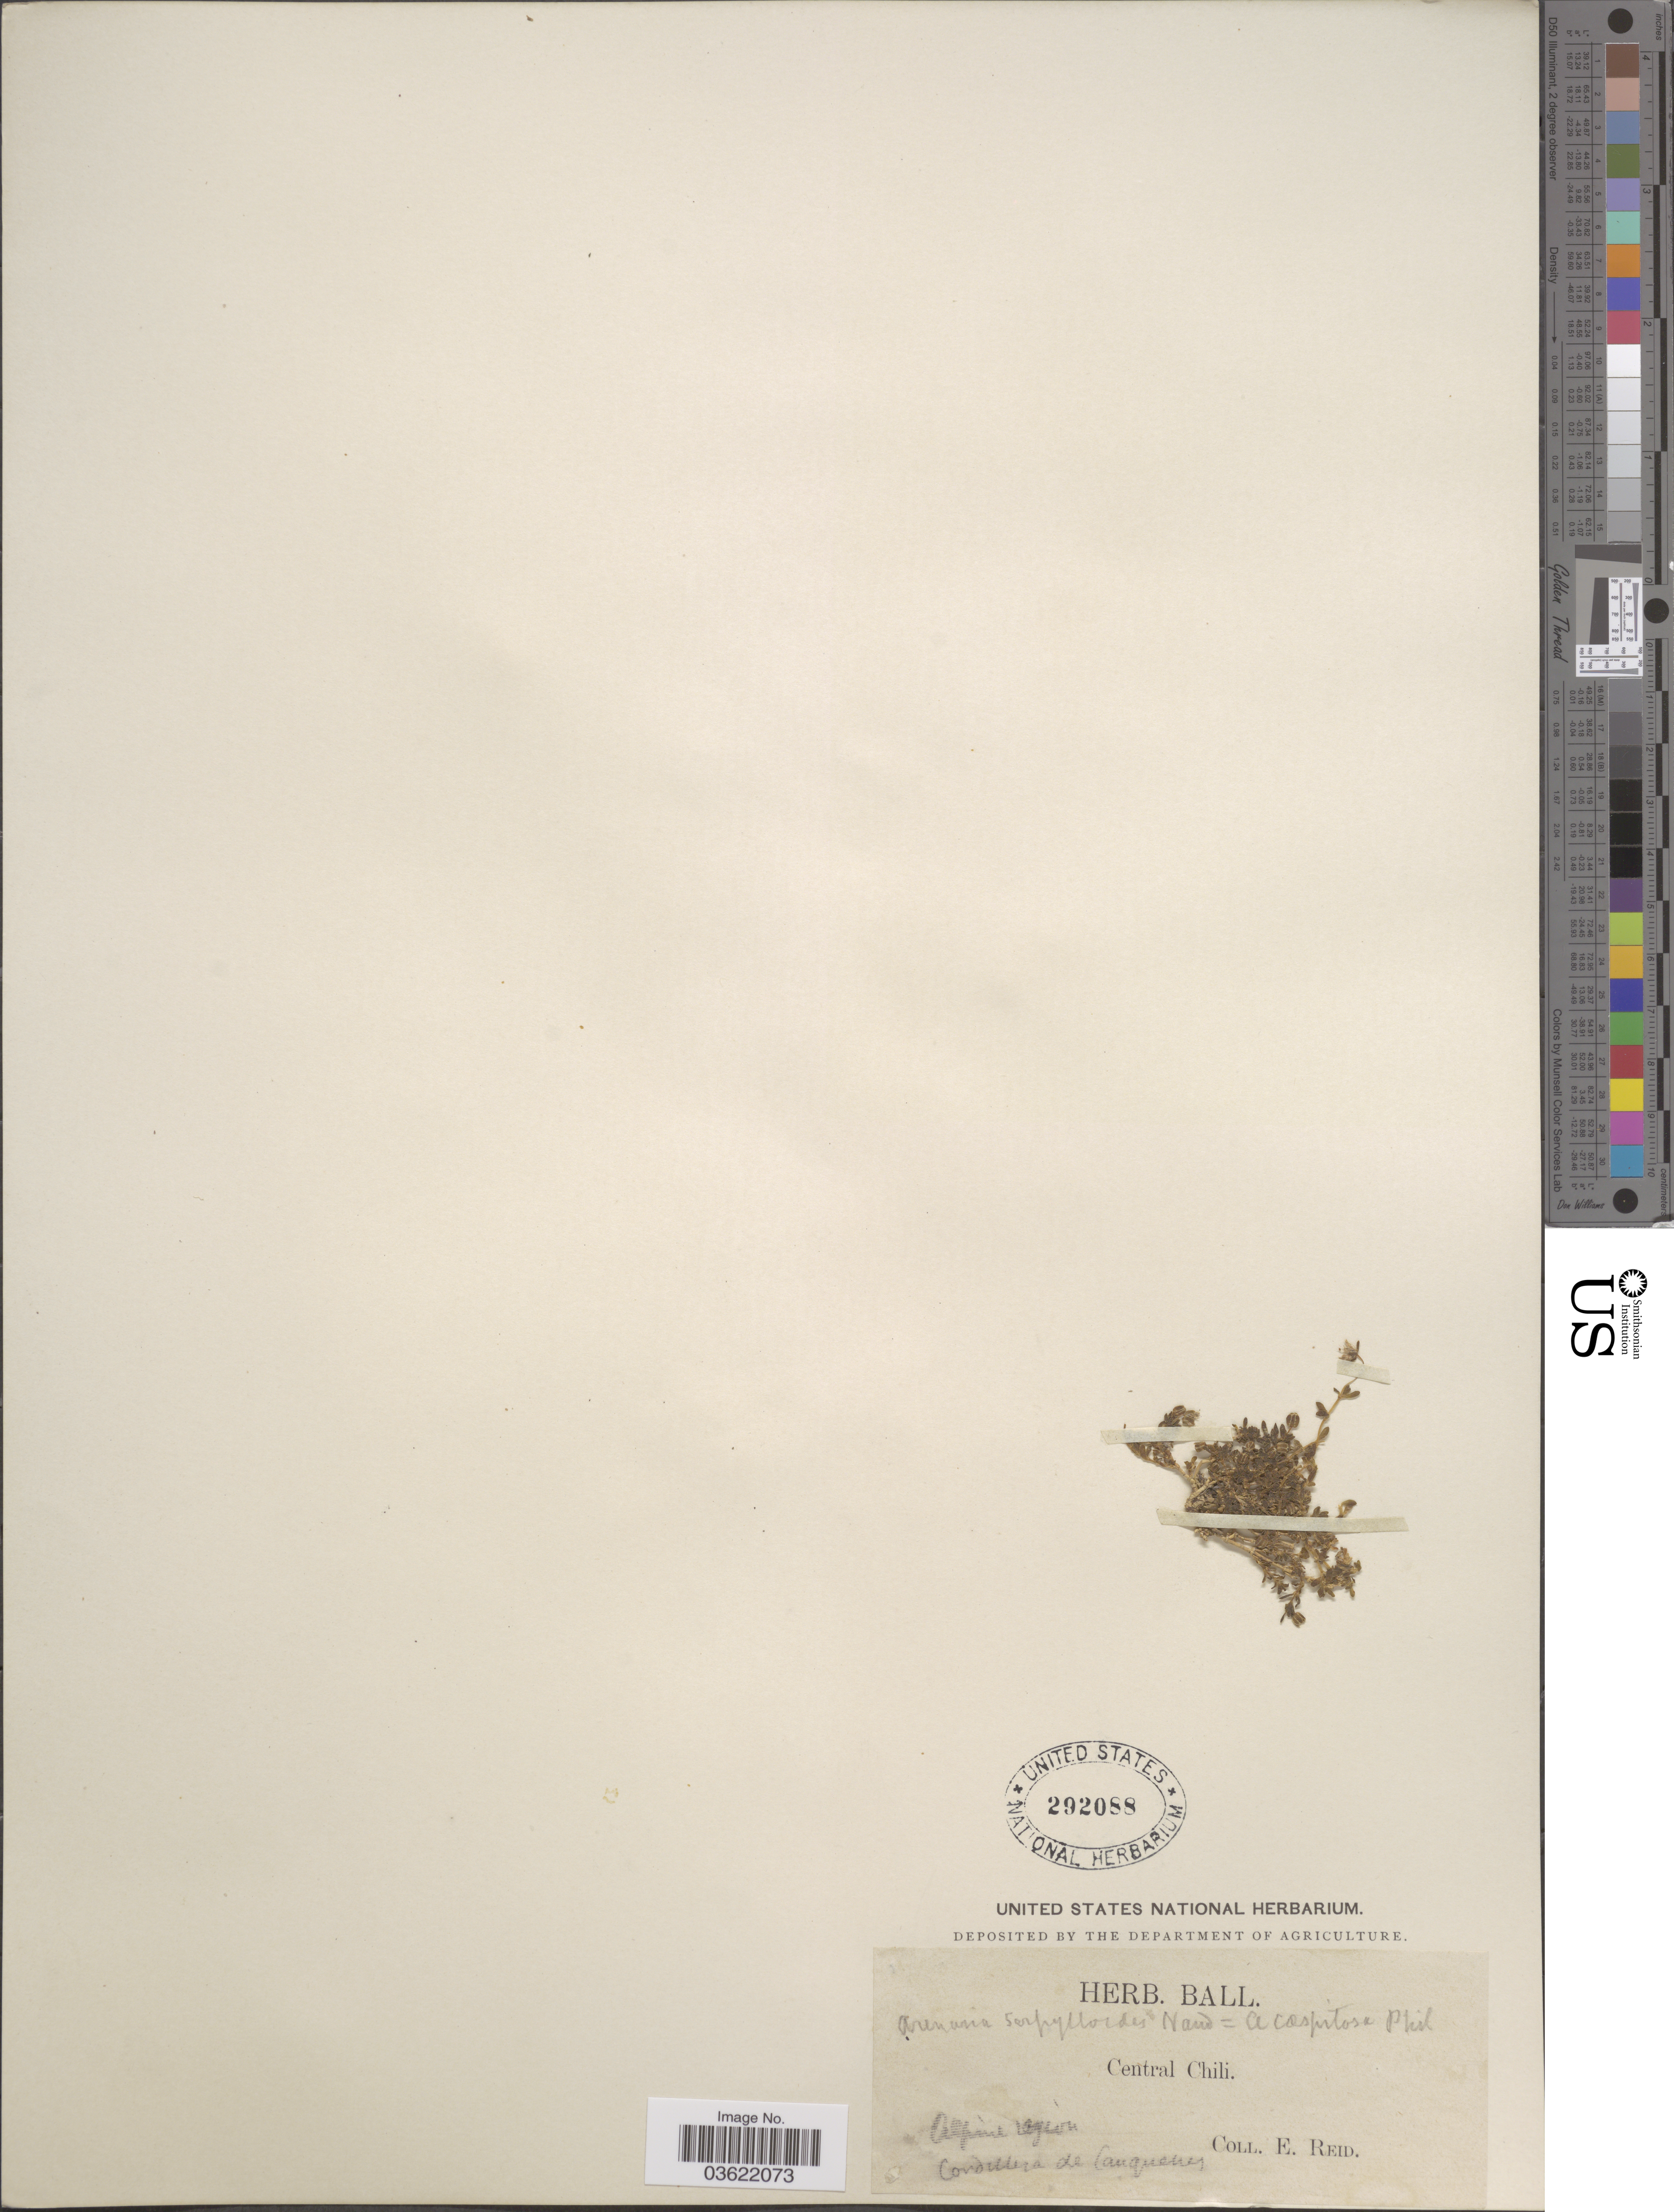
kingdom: Plantae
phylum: Tracheophyta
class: Magnoliopsida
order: Caryophyllales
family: Caryophyllaceae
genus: Arenaria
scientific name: Arenaria serpylloides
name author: Gay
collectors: E. Reid.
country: Chile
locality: Central Chili. Alpine region. Cordillera de Cauquenes.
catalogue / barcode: US 292088